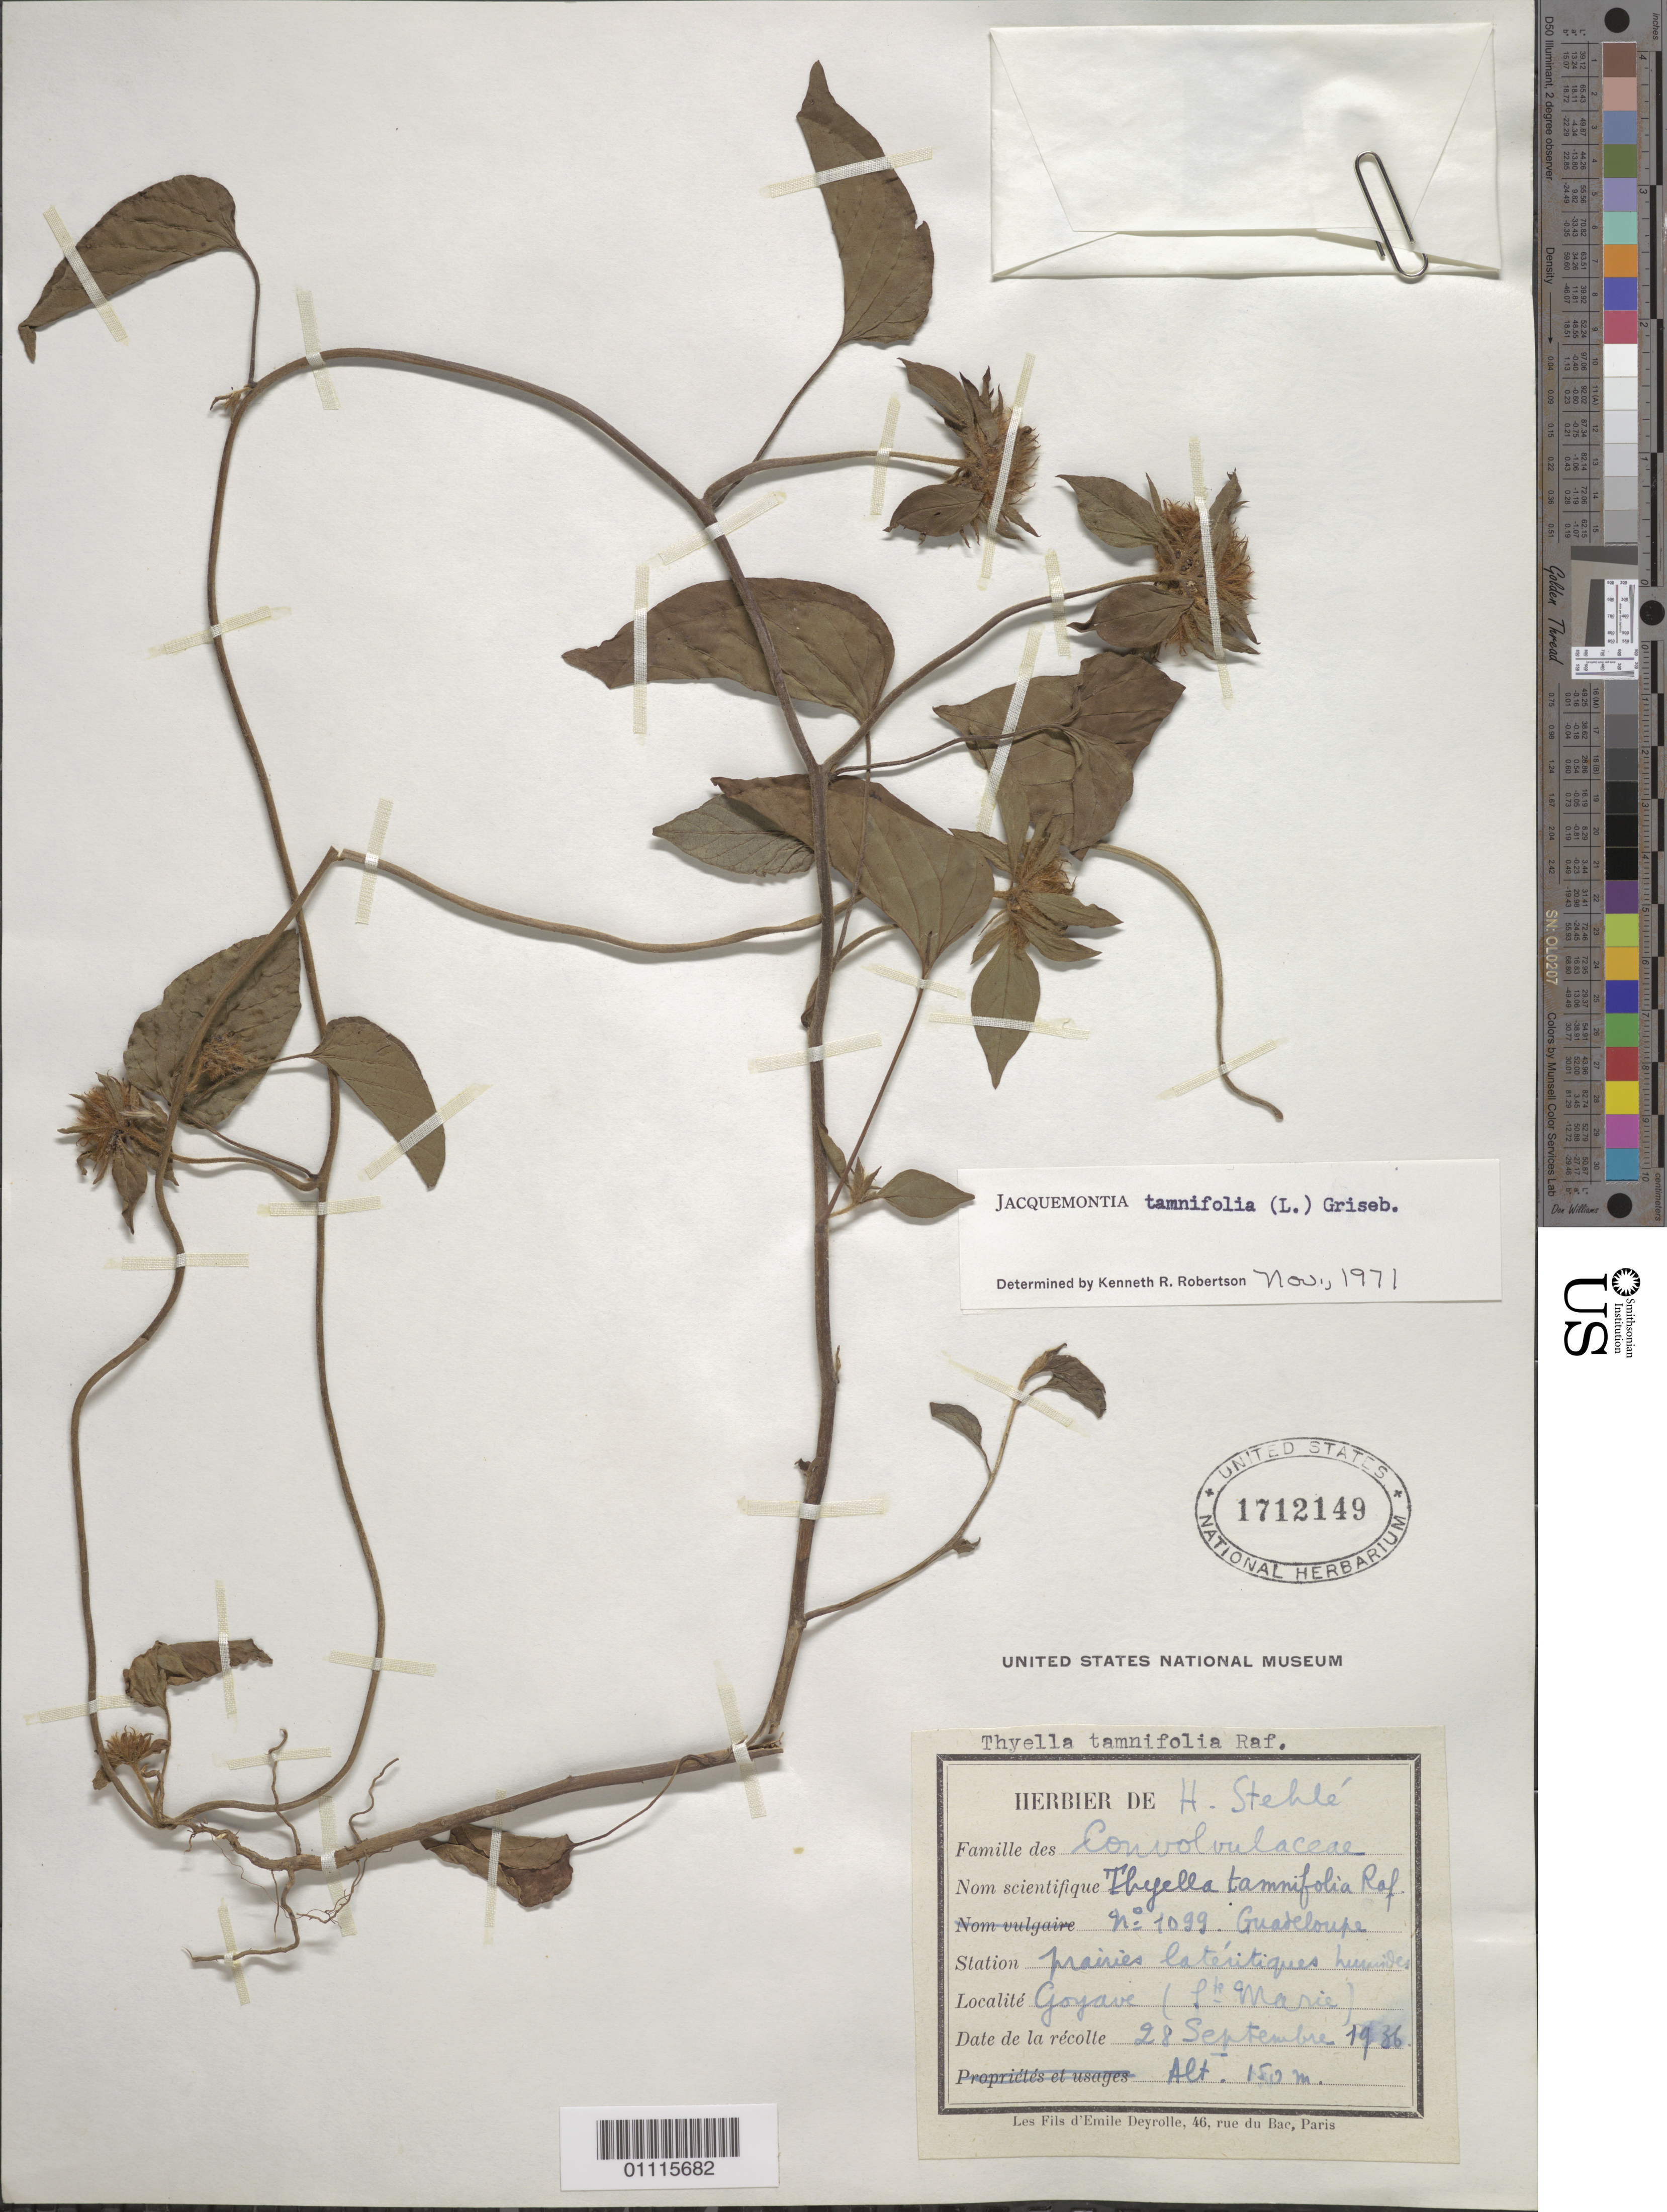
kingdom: Plantae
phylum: Tracheophyta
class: Magnoliopsida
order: Solanales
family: Convolvulaceae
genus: Jacquemontia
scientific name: Jacquemontia tamnifolia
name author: (L.) Griseb.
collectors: H. Stehlé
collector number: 1099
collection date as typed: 28 Sep 1936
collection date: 1936-09-28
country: Guadeloupe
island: Basse Terre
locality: Goyave (St. Marie). Praries lateritiques humides.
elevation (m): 150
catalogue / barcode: US 1712149